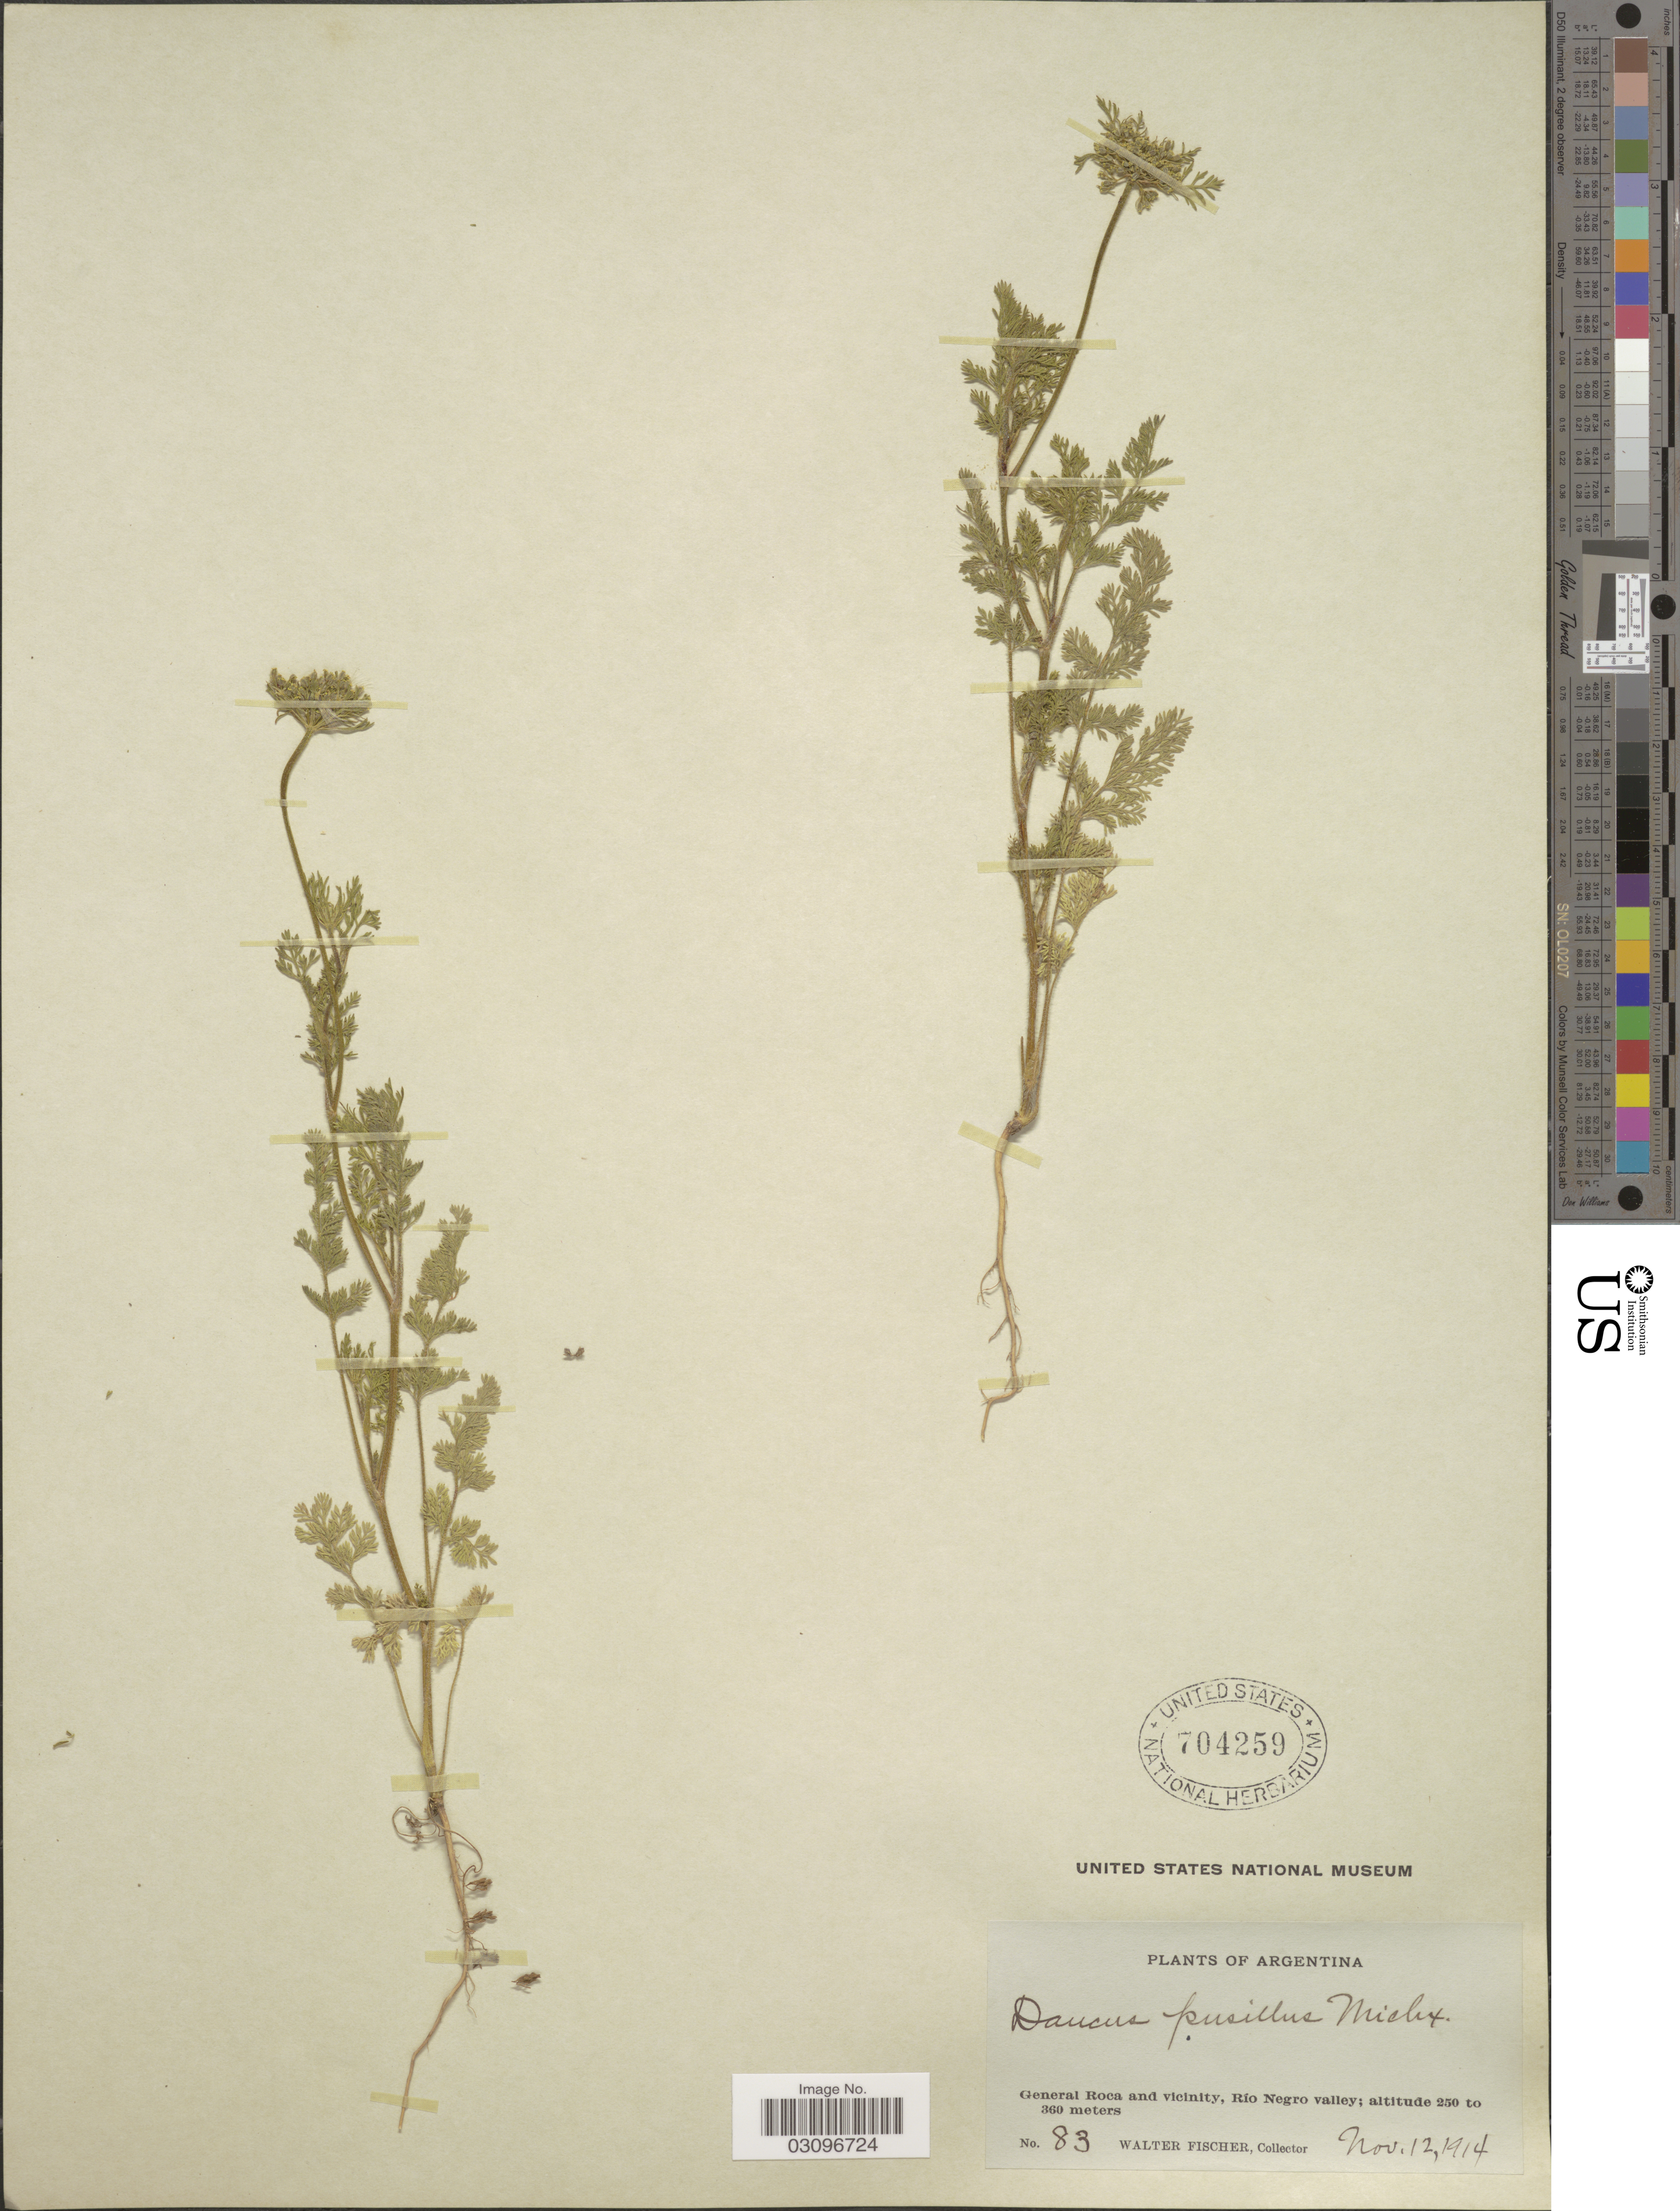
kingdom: Plantae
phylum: Tracheophyta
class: Magnoliopsida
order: Apiales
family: Apiaceae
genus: Daucus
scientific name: Daucus pusillus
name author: Michx.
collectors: W. Fischer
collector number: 83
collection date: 1914-11-12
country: Argentina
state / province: Rio Negro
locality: General Roca and vicinity, Río Negro.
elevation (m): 250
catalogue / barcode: US 704259